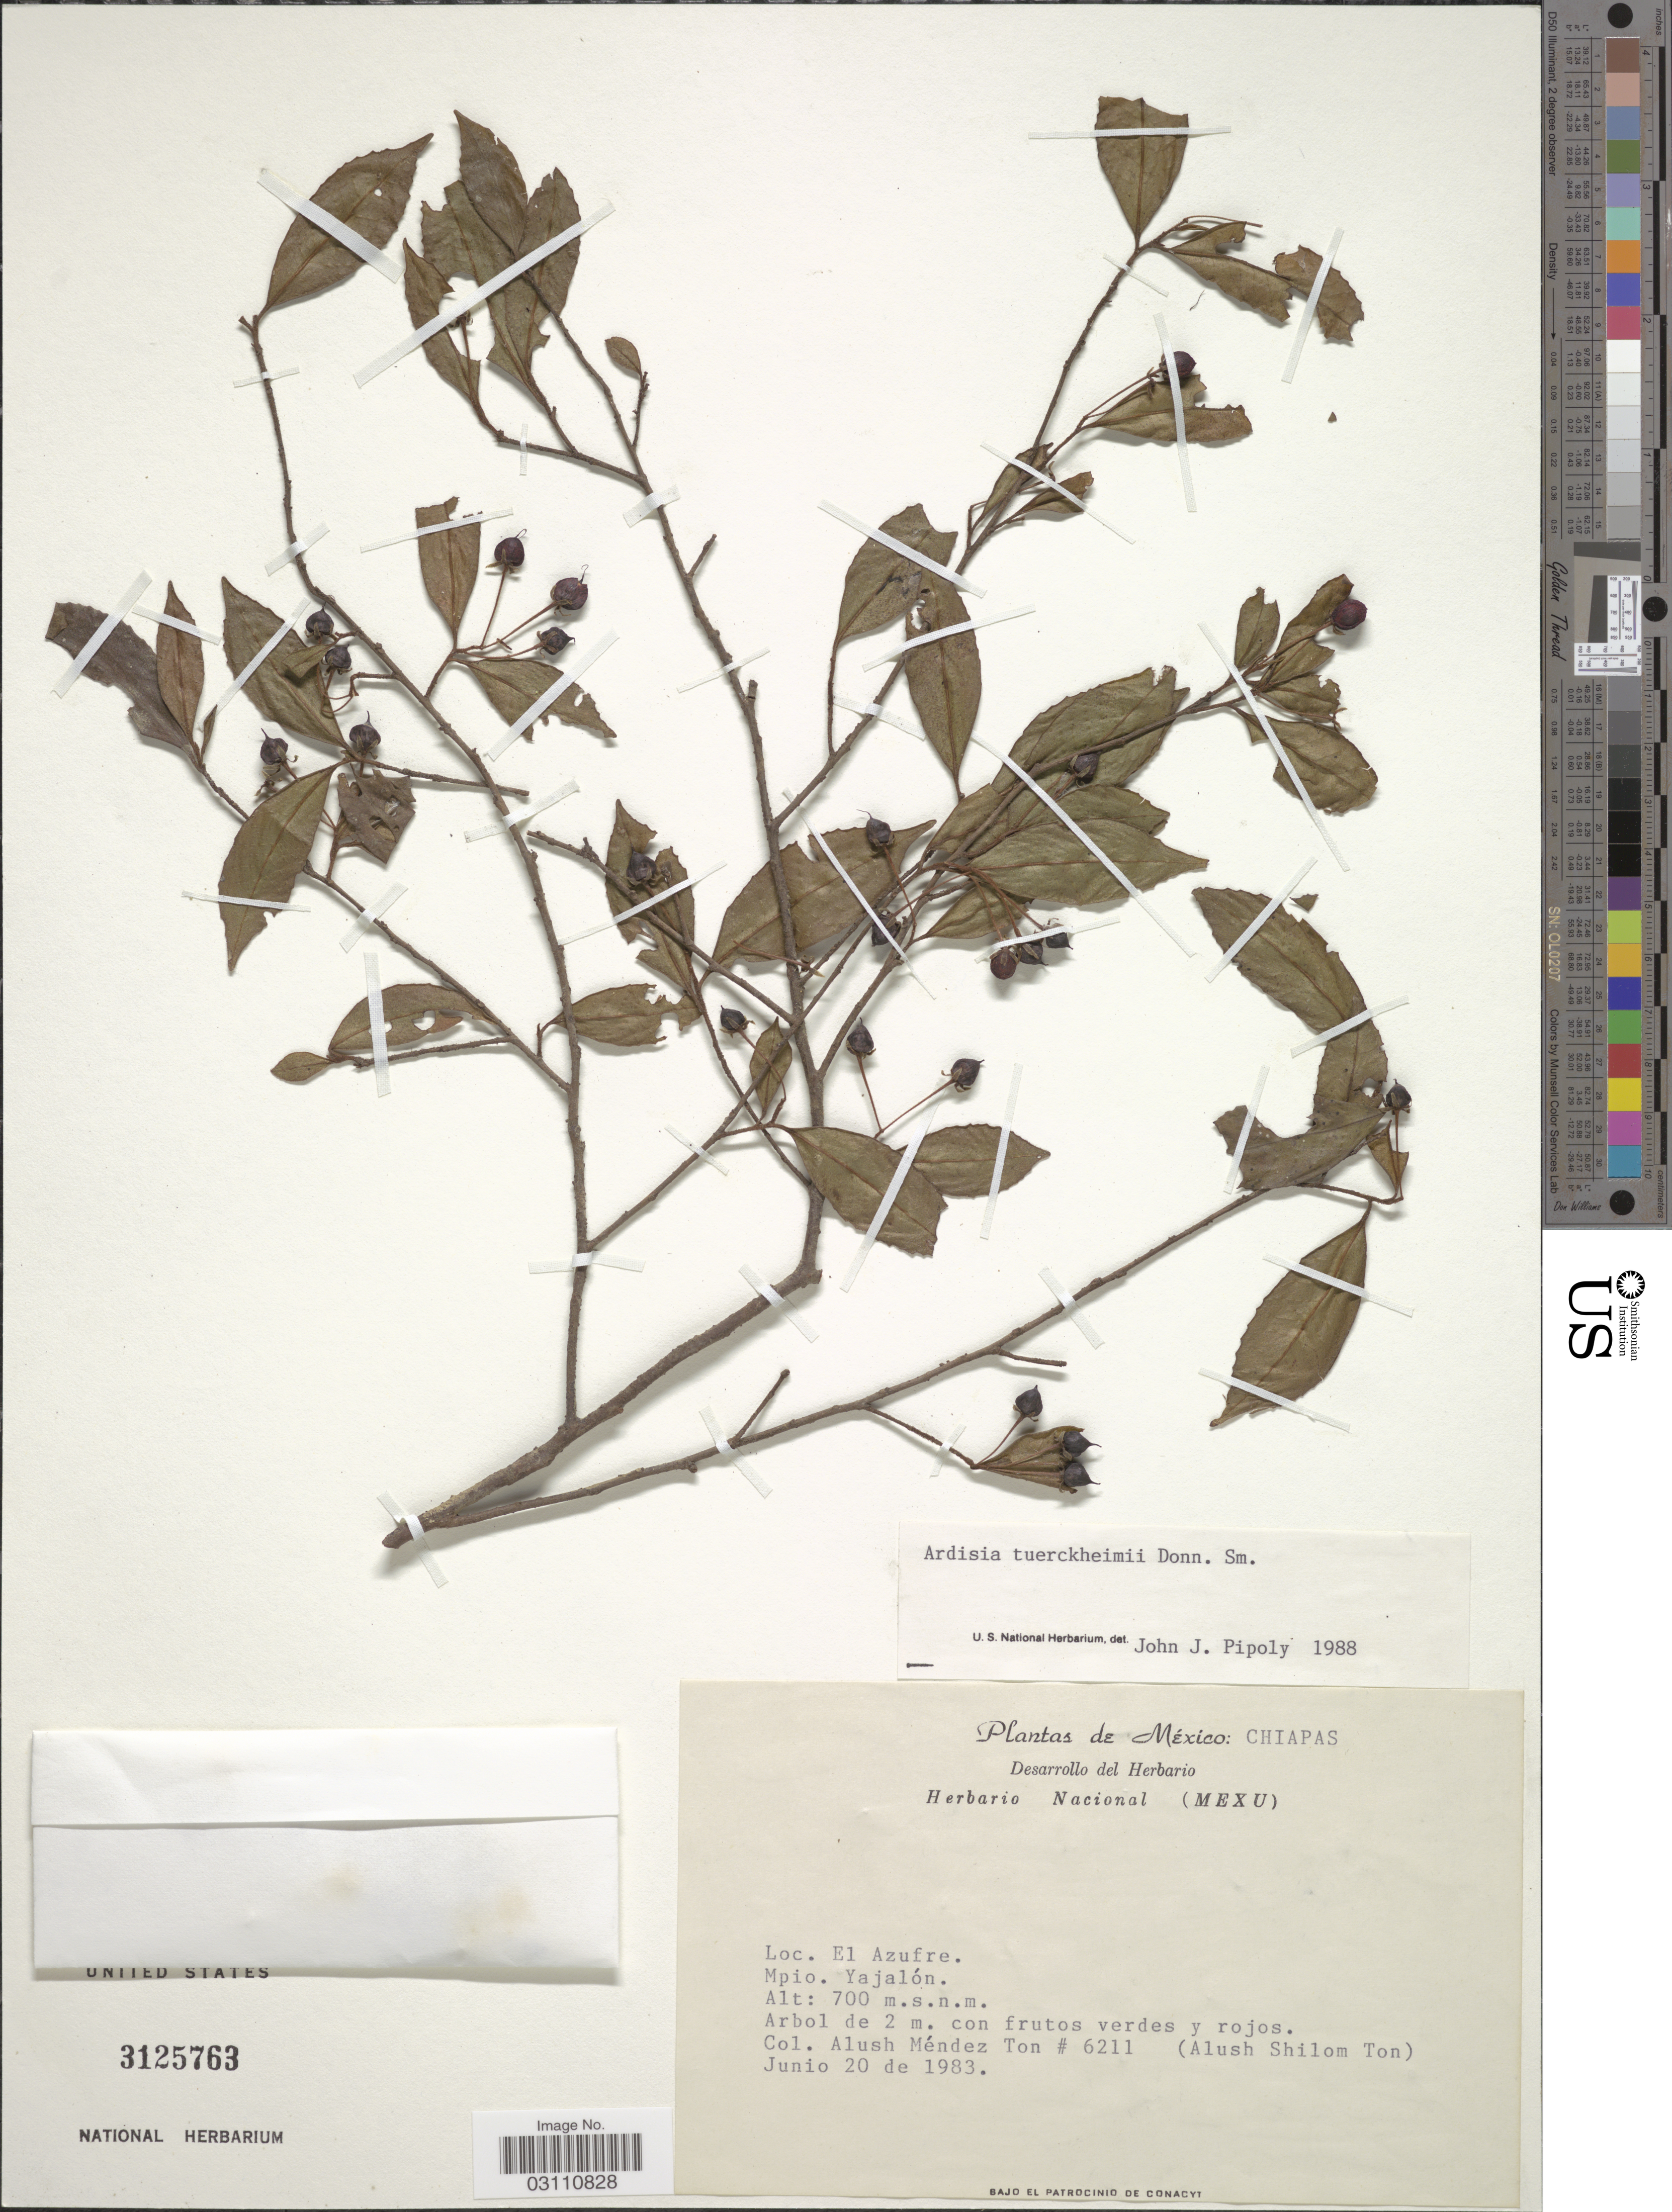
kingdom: Plantae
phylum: Tracheophyta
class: Magnoliopsida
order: Ericales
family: Primulaceae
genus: Ardisia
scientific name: Ardisia tuerckheimii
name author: Donn. Sm.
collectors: A. Méndez Ton & A. M. Ton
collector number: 6211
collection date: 1983-06-20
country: Mexico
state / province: Chiapas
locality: El Azufre. Mpio. Yajalón.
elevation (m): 700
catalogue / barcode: US 3125763